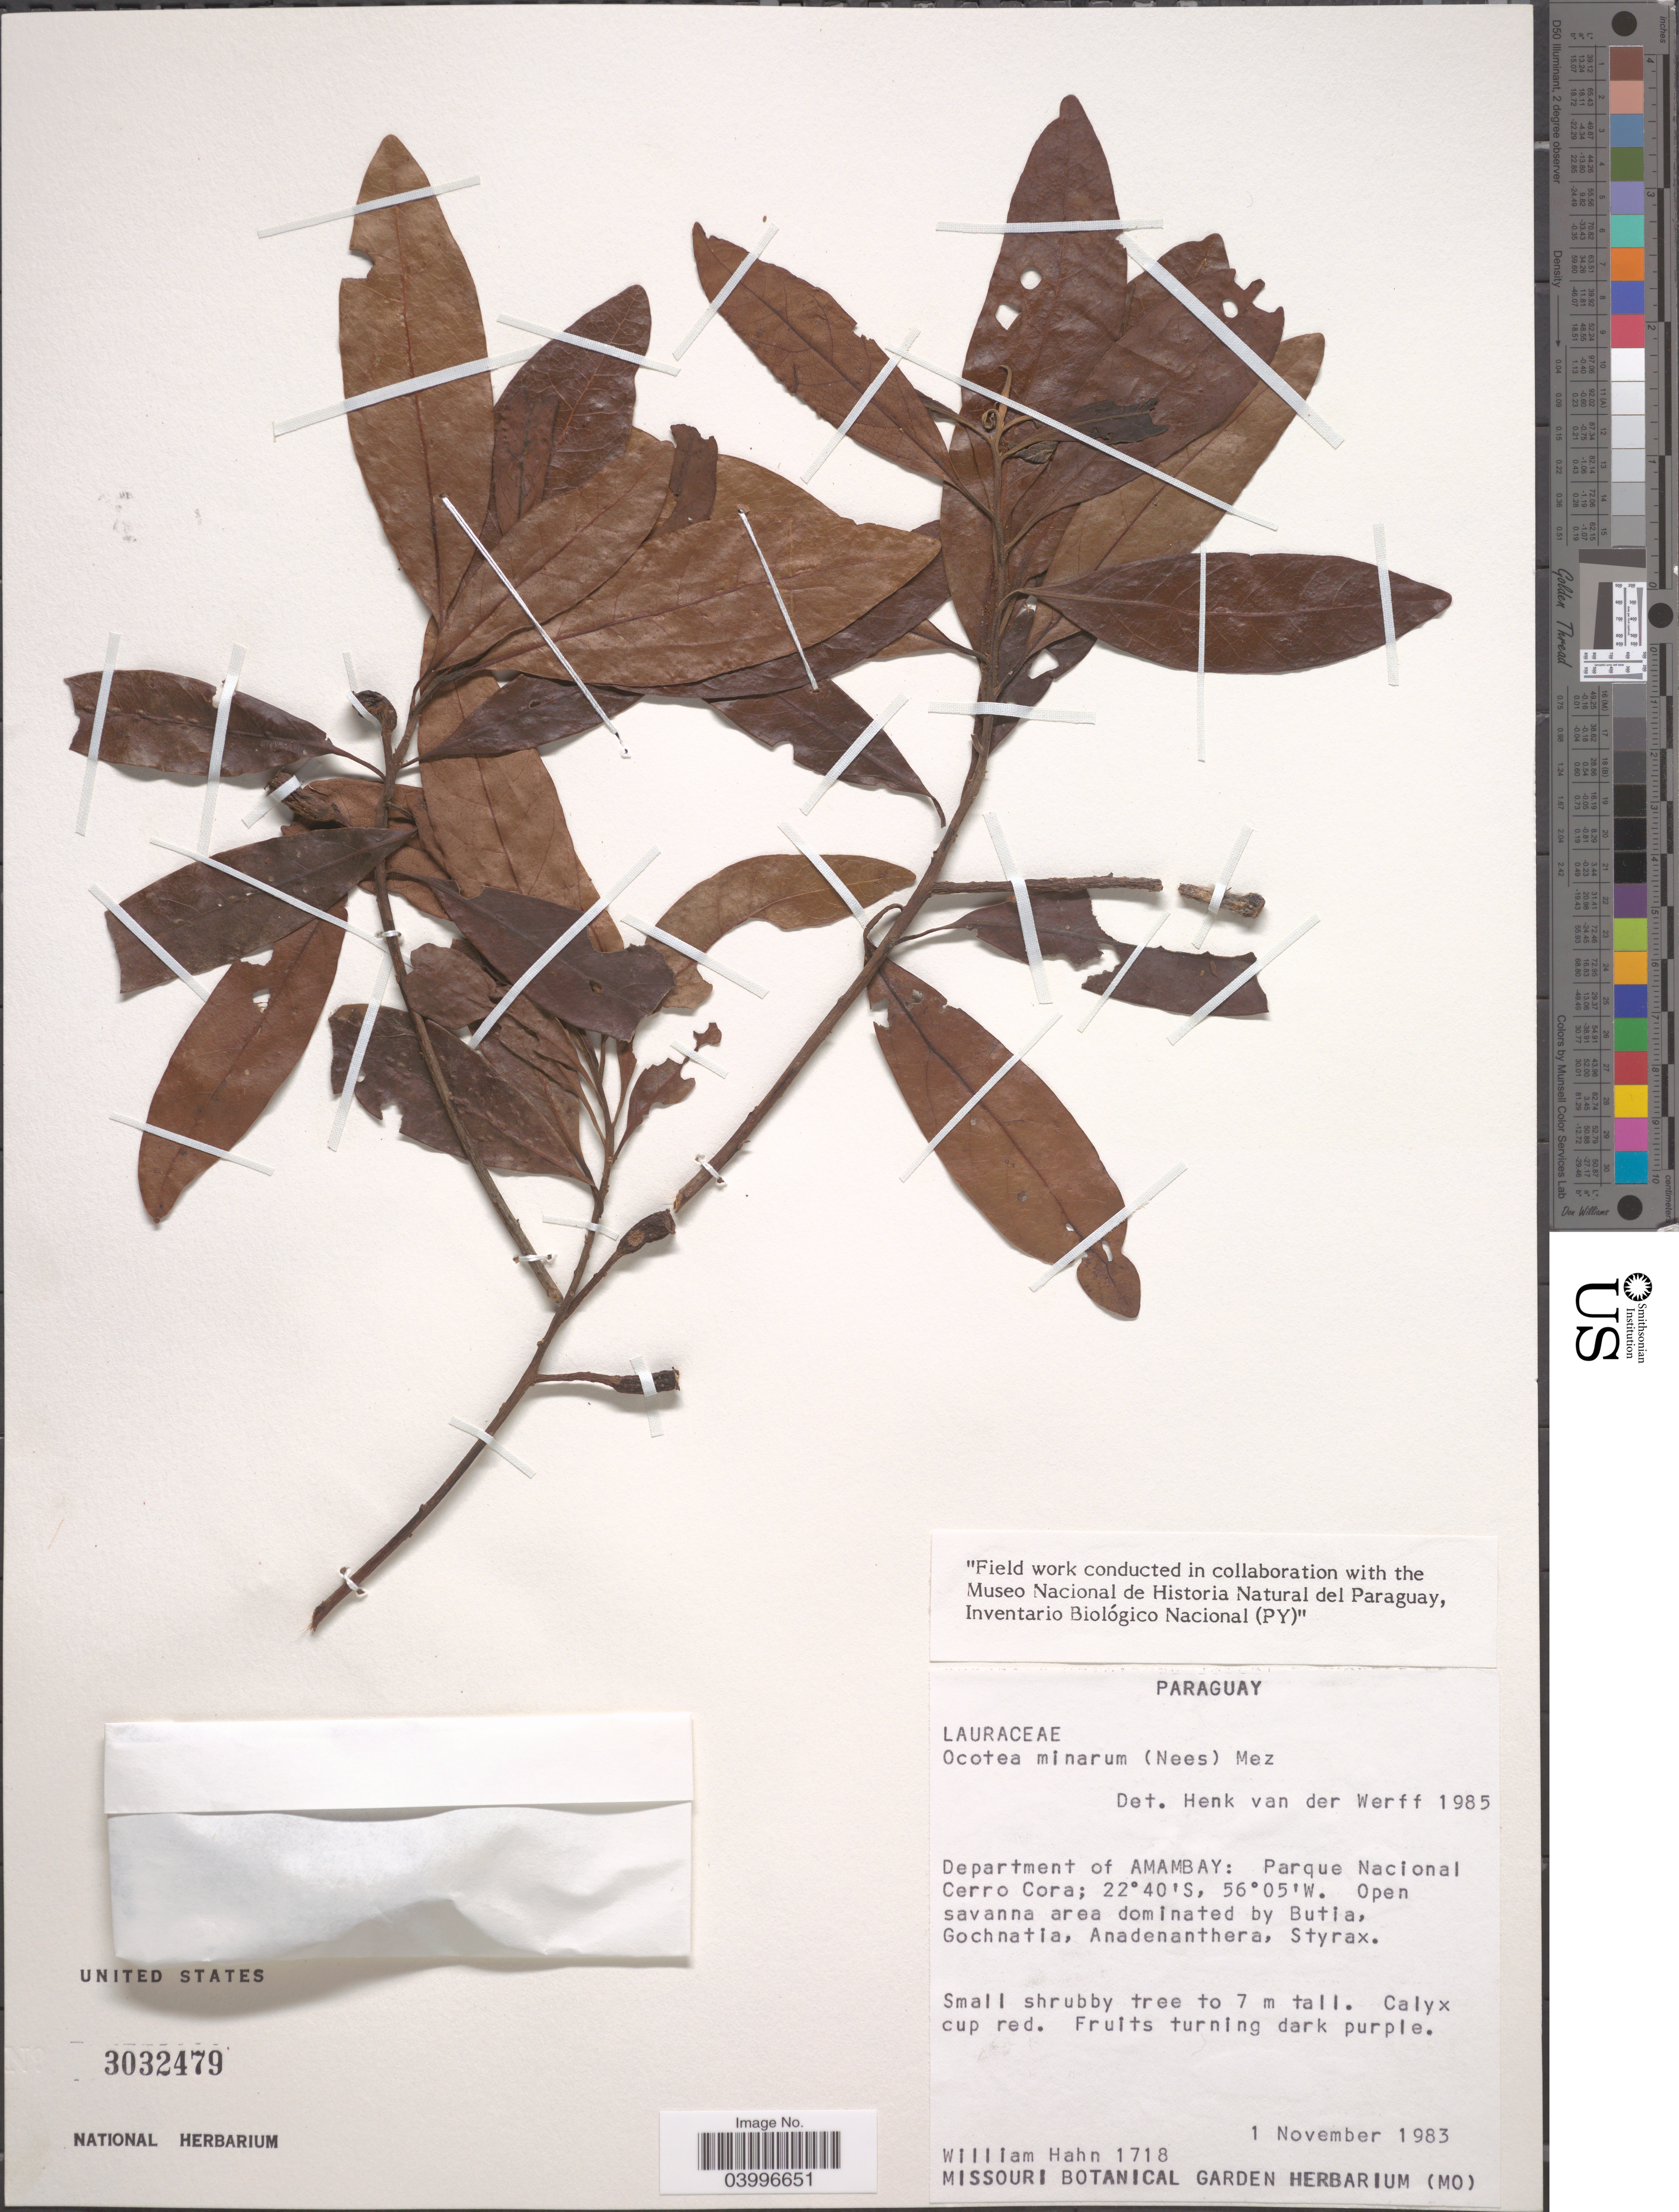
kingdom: Plantae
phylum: Tracheophyta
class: Magnoliopsida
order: Laurales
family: Lauraceae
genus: Ocotea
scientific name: Ocotea minarum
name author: (Nees & Mart.) Mez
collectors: W. Hahn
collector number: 1718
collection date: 1983-11-01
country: Paraguay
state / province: Amambay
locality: Department of Amambay: Parque Nacional Cerro Cora.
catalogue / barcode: US 3032479